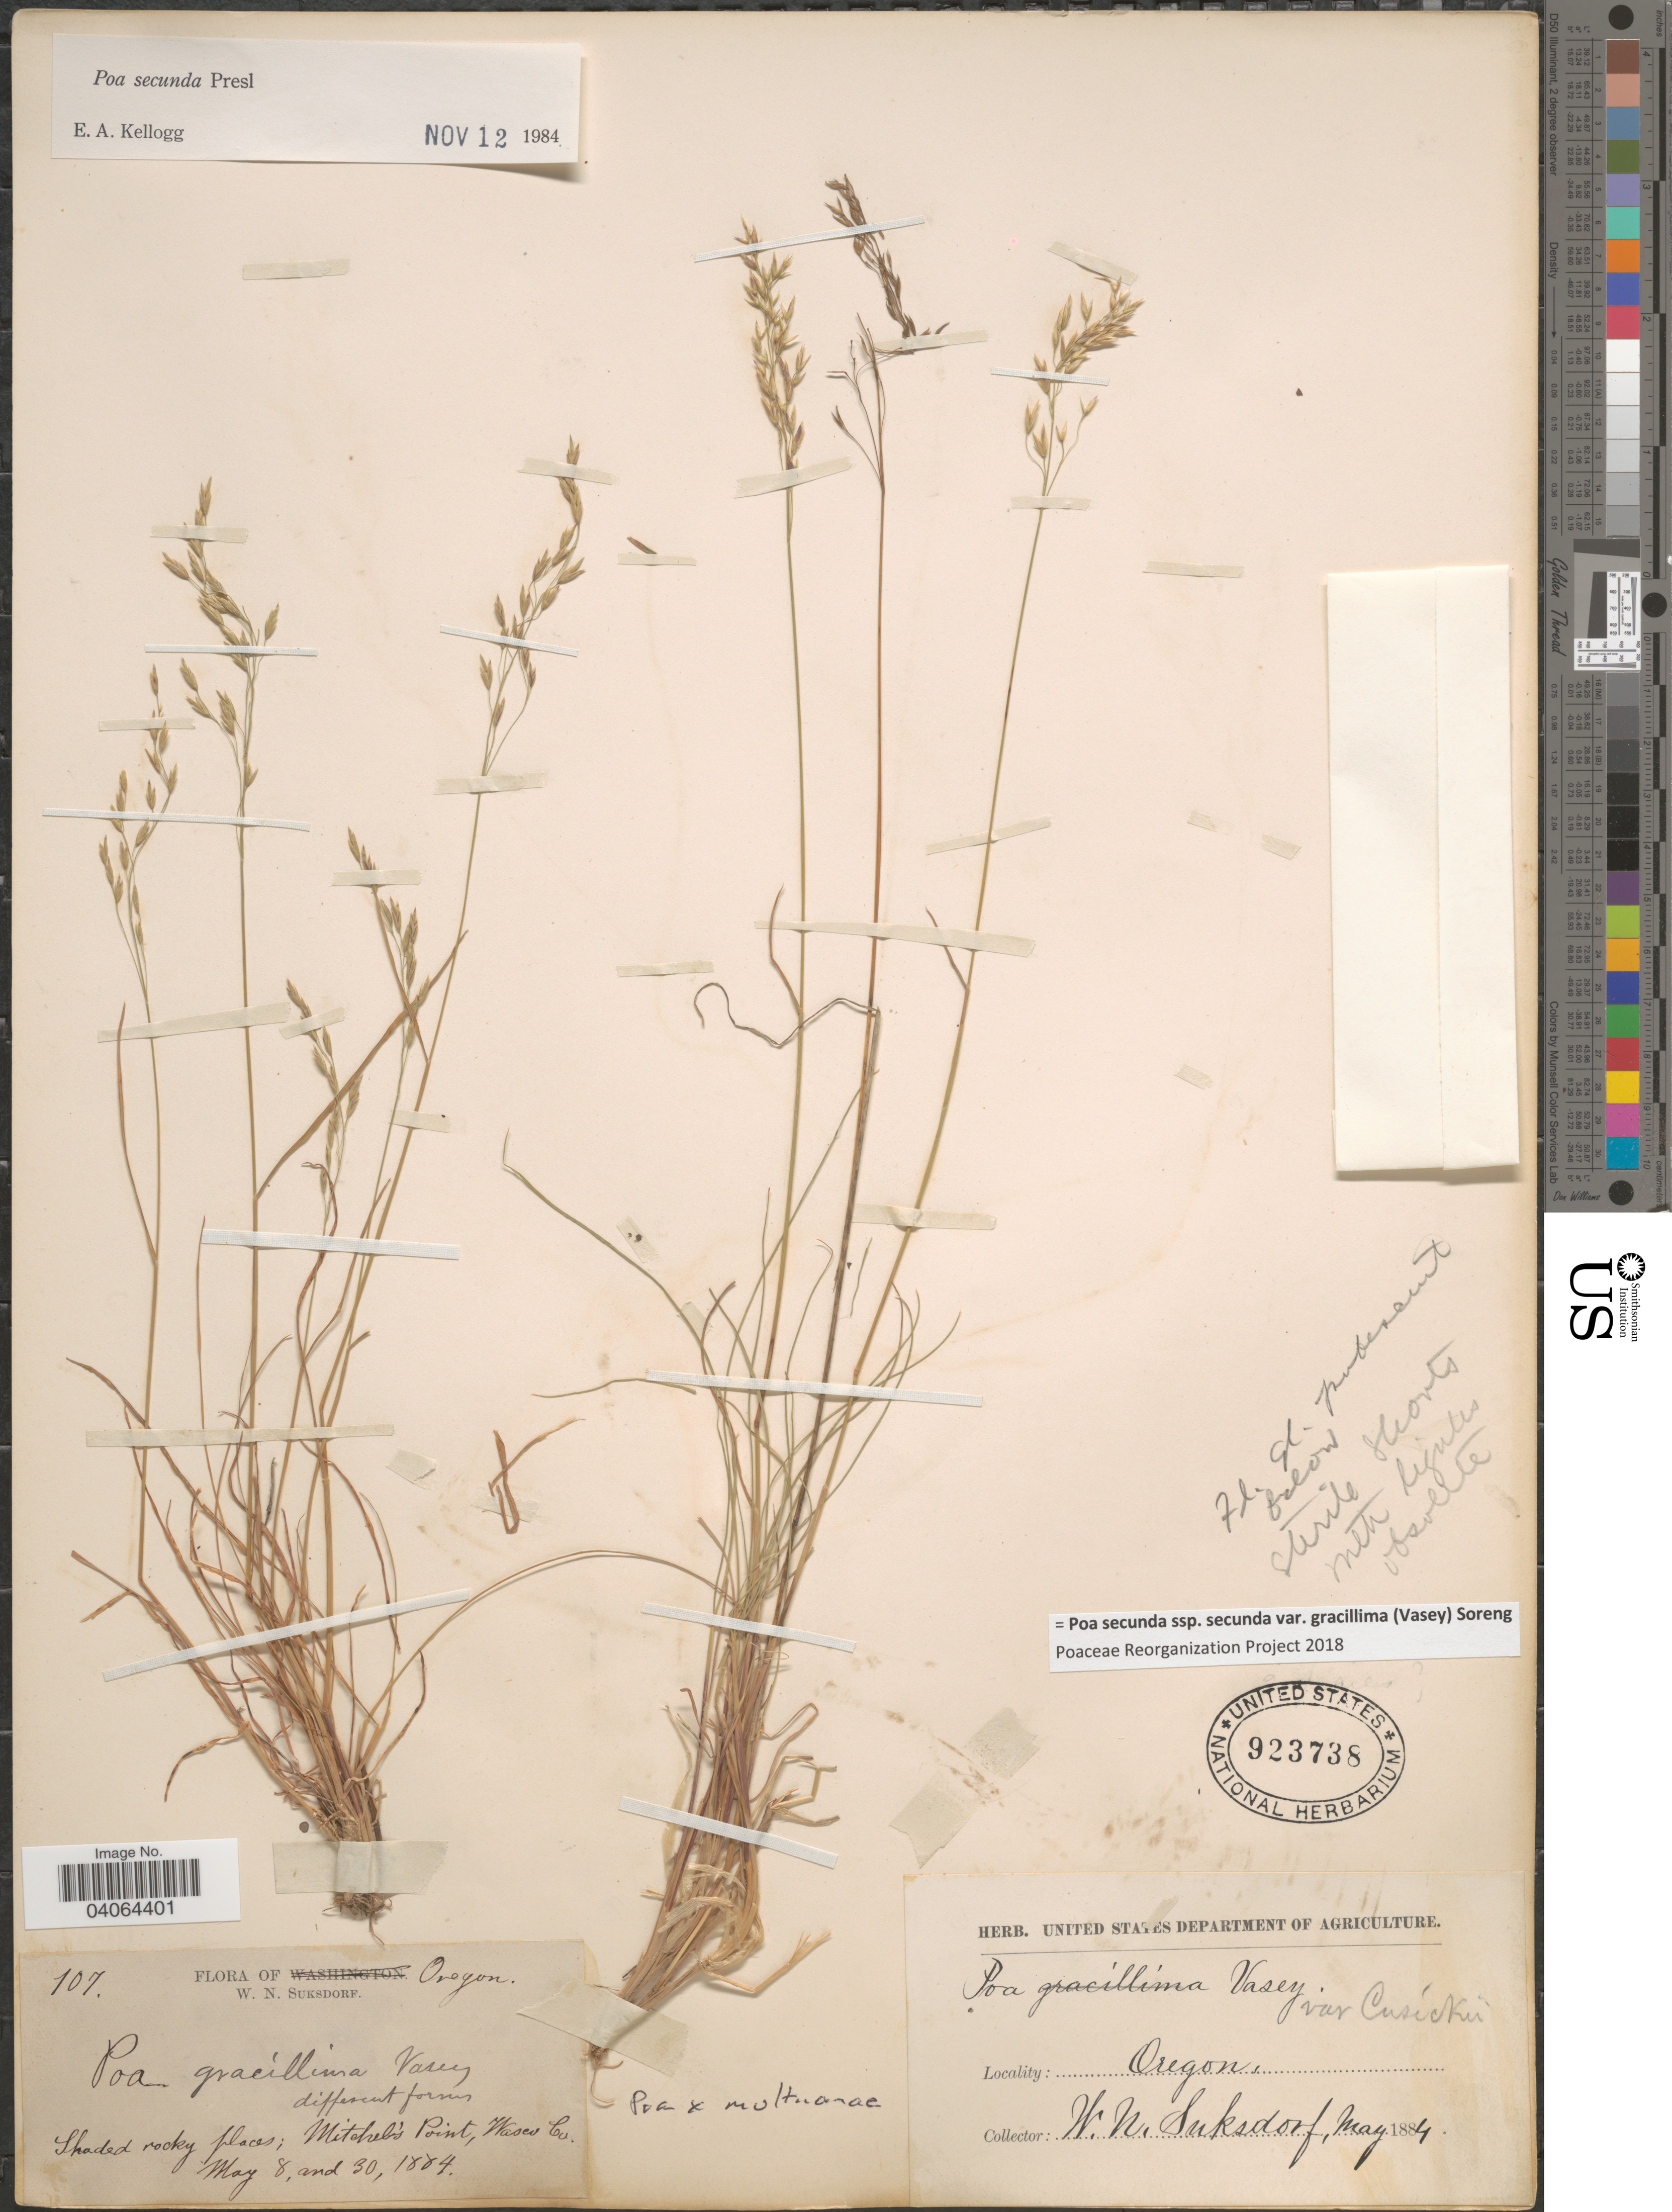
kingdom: Plantae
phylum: Tracheophyta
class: Liliopsida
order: Poales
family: Poaceae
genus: Poa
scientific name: Poa secunda subsp. secunda var. gracillima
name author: (Vasey) Soreng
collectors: W. N. Suksdorf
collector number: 107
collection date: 1884-05-08/1884-05-30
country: United States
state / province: Oregon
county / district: Wasco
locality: Shaded rocky places; Mitchel's Point, Wasco Co.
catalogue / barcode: US 923738